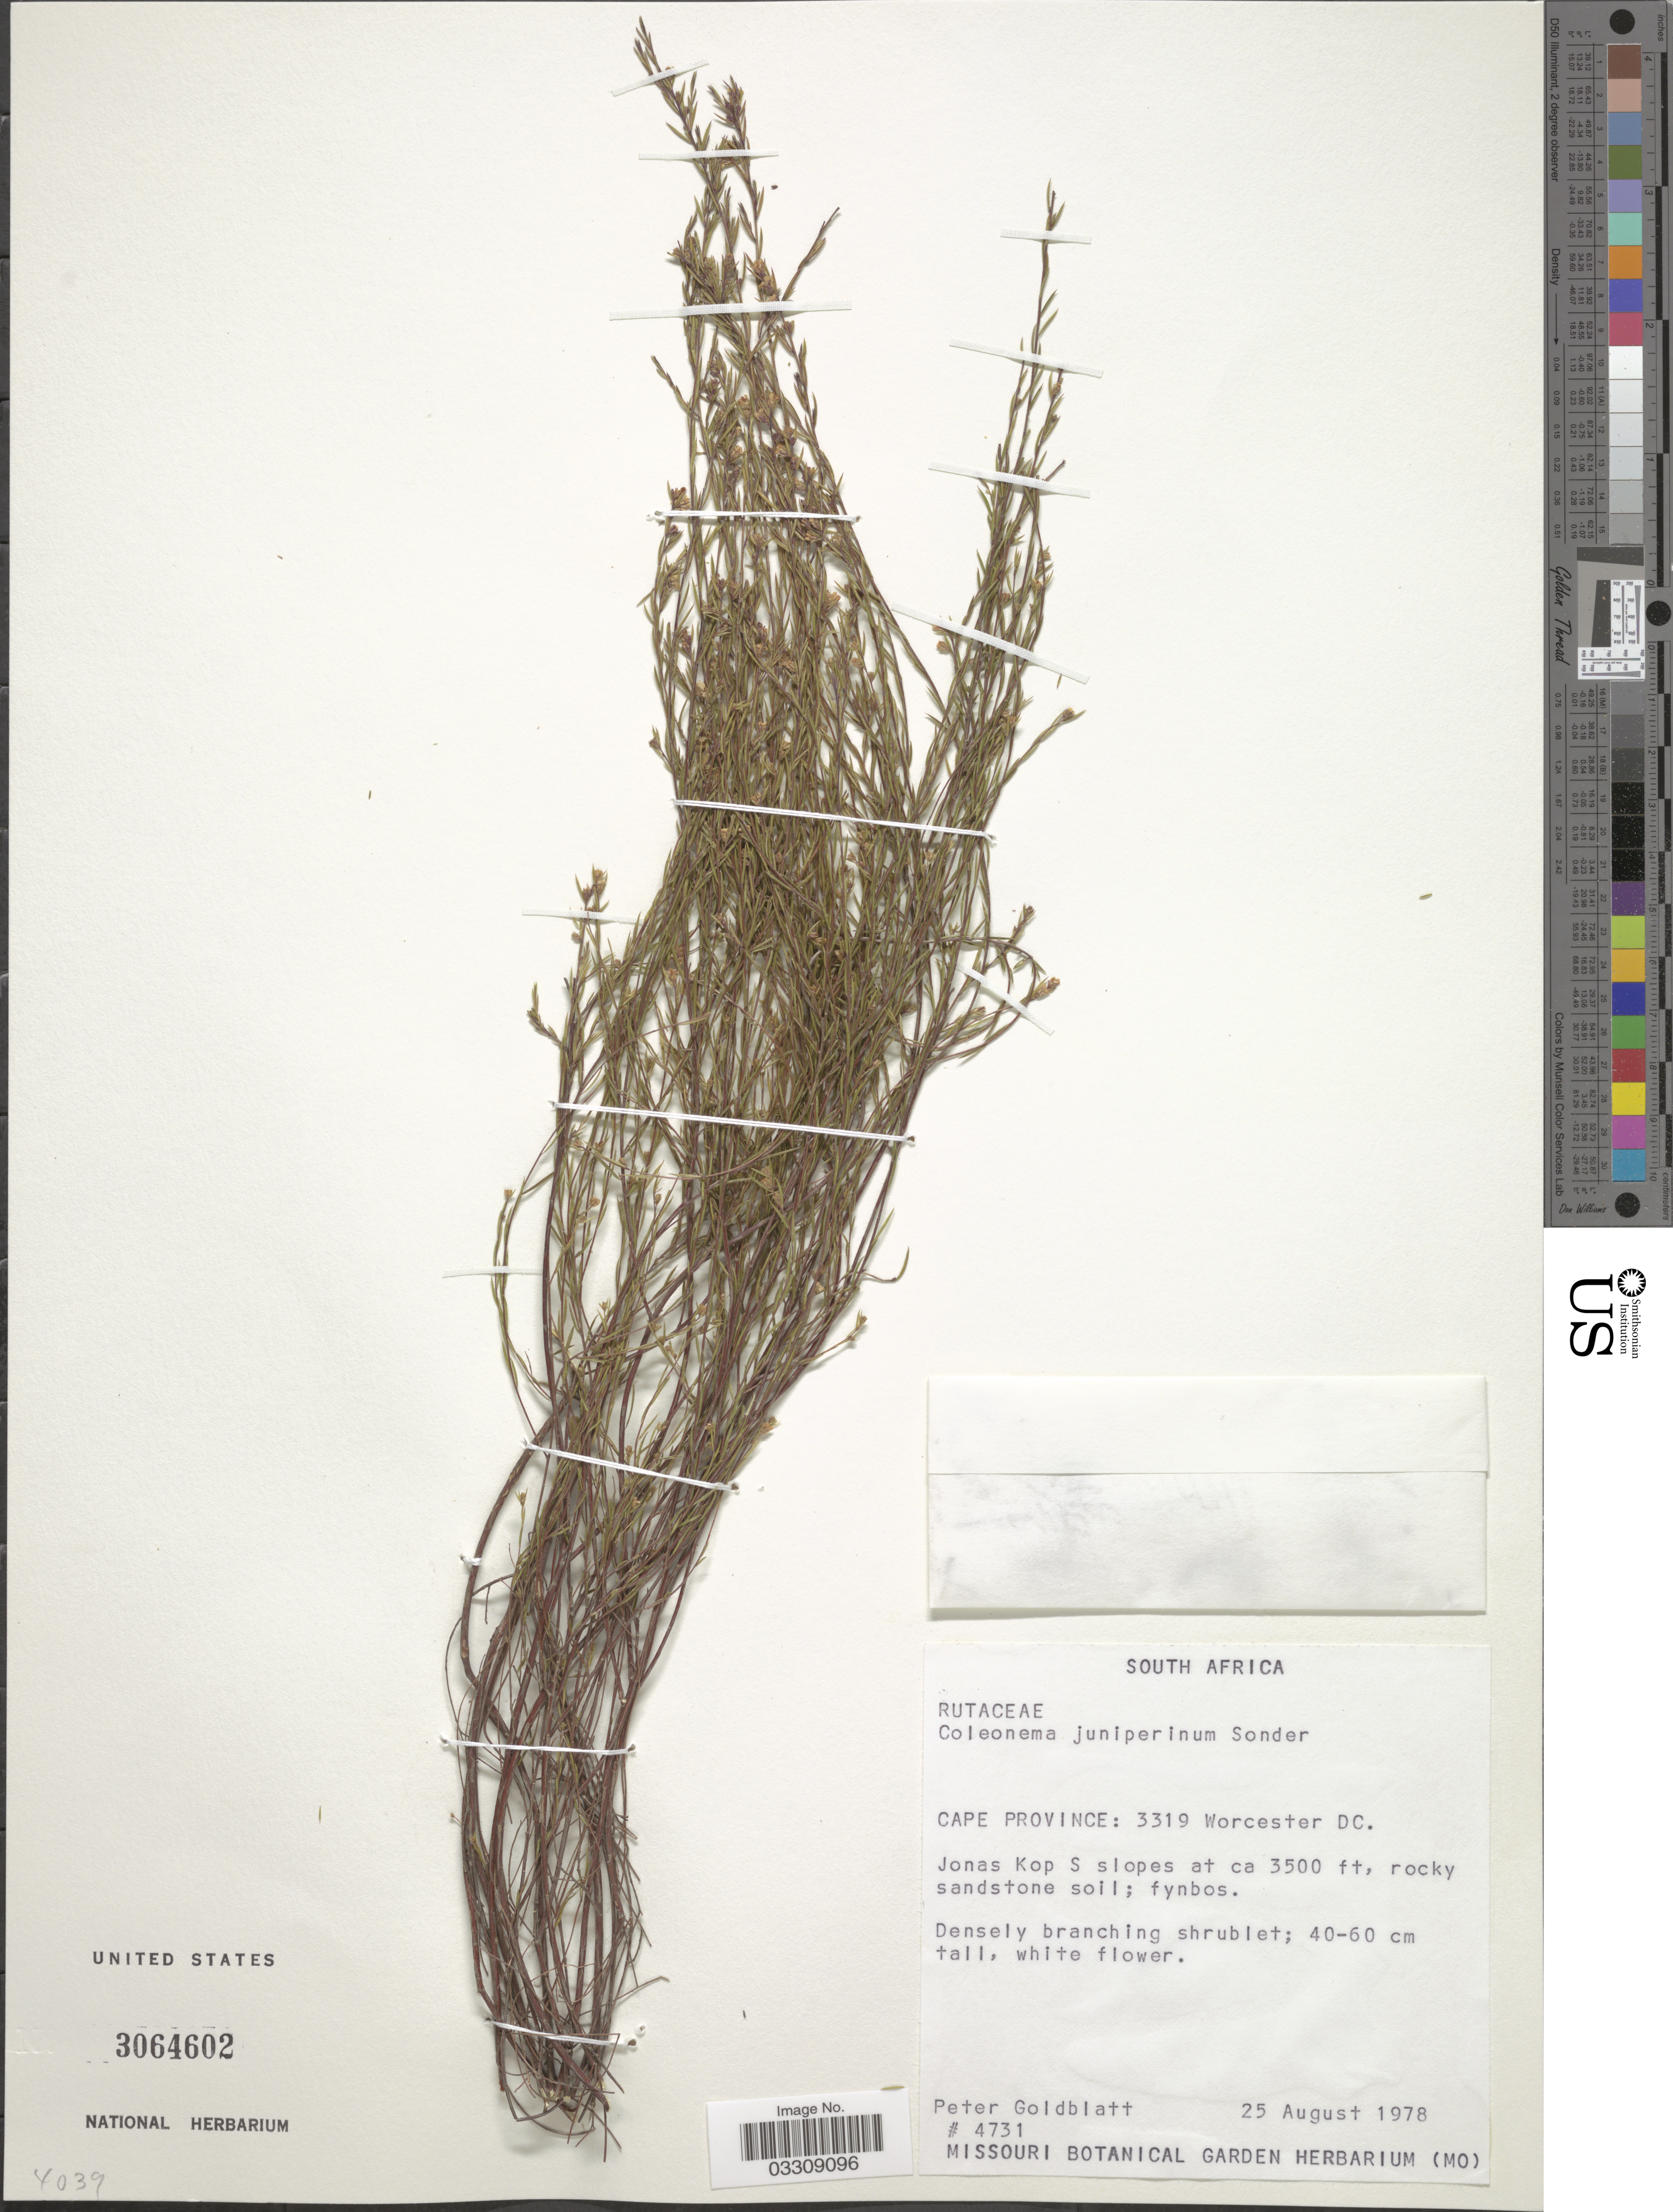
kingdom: Plantae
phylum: Tracheophyta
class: Magnoliopsida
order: Sapindales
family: Rutaceae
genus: Coleonema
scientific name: Coleonema juniperinum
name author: Sond.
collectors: P. Goldblatt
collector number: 4731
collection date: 1978-08-25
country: South Africa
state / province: Western Cape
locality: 3319 Worcester DC. Jonas Kop S slopes.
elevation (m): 1067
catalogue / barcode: US 3064602